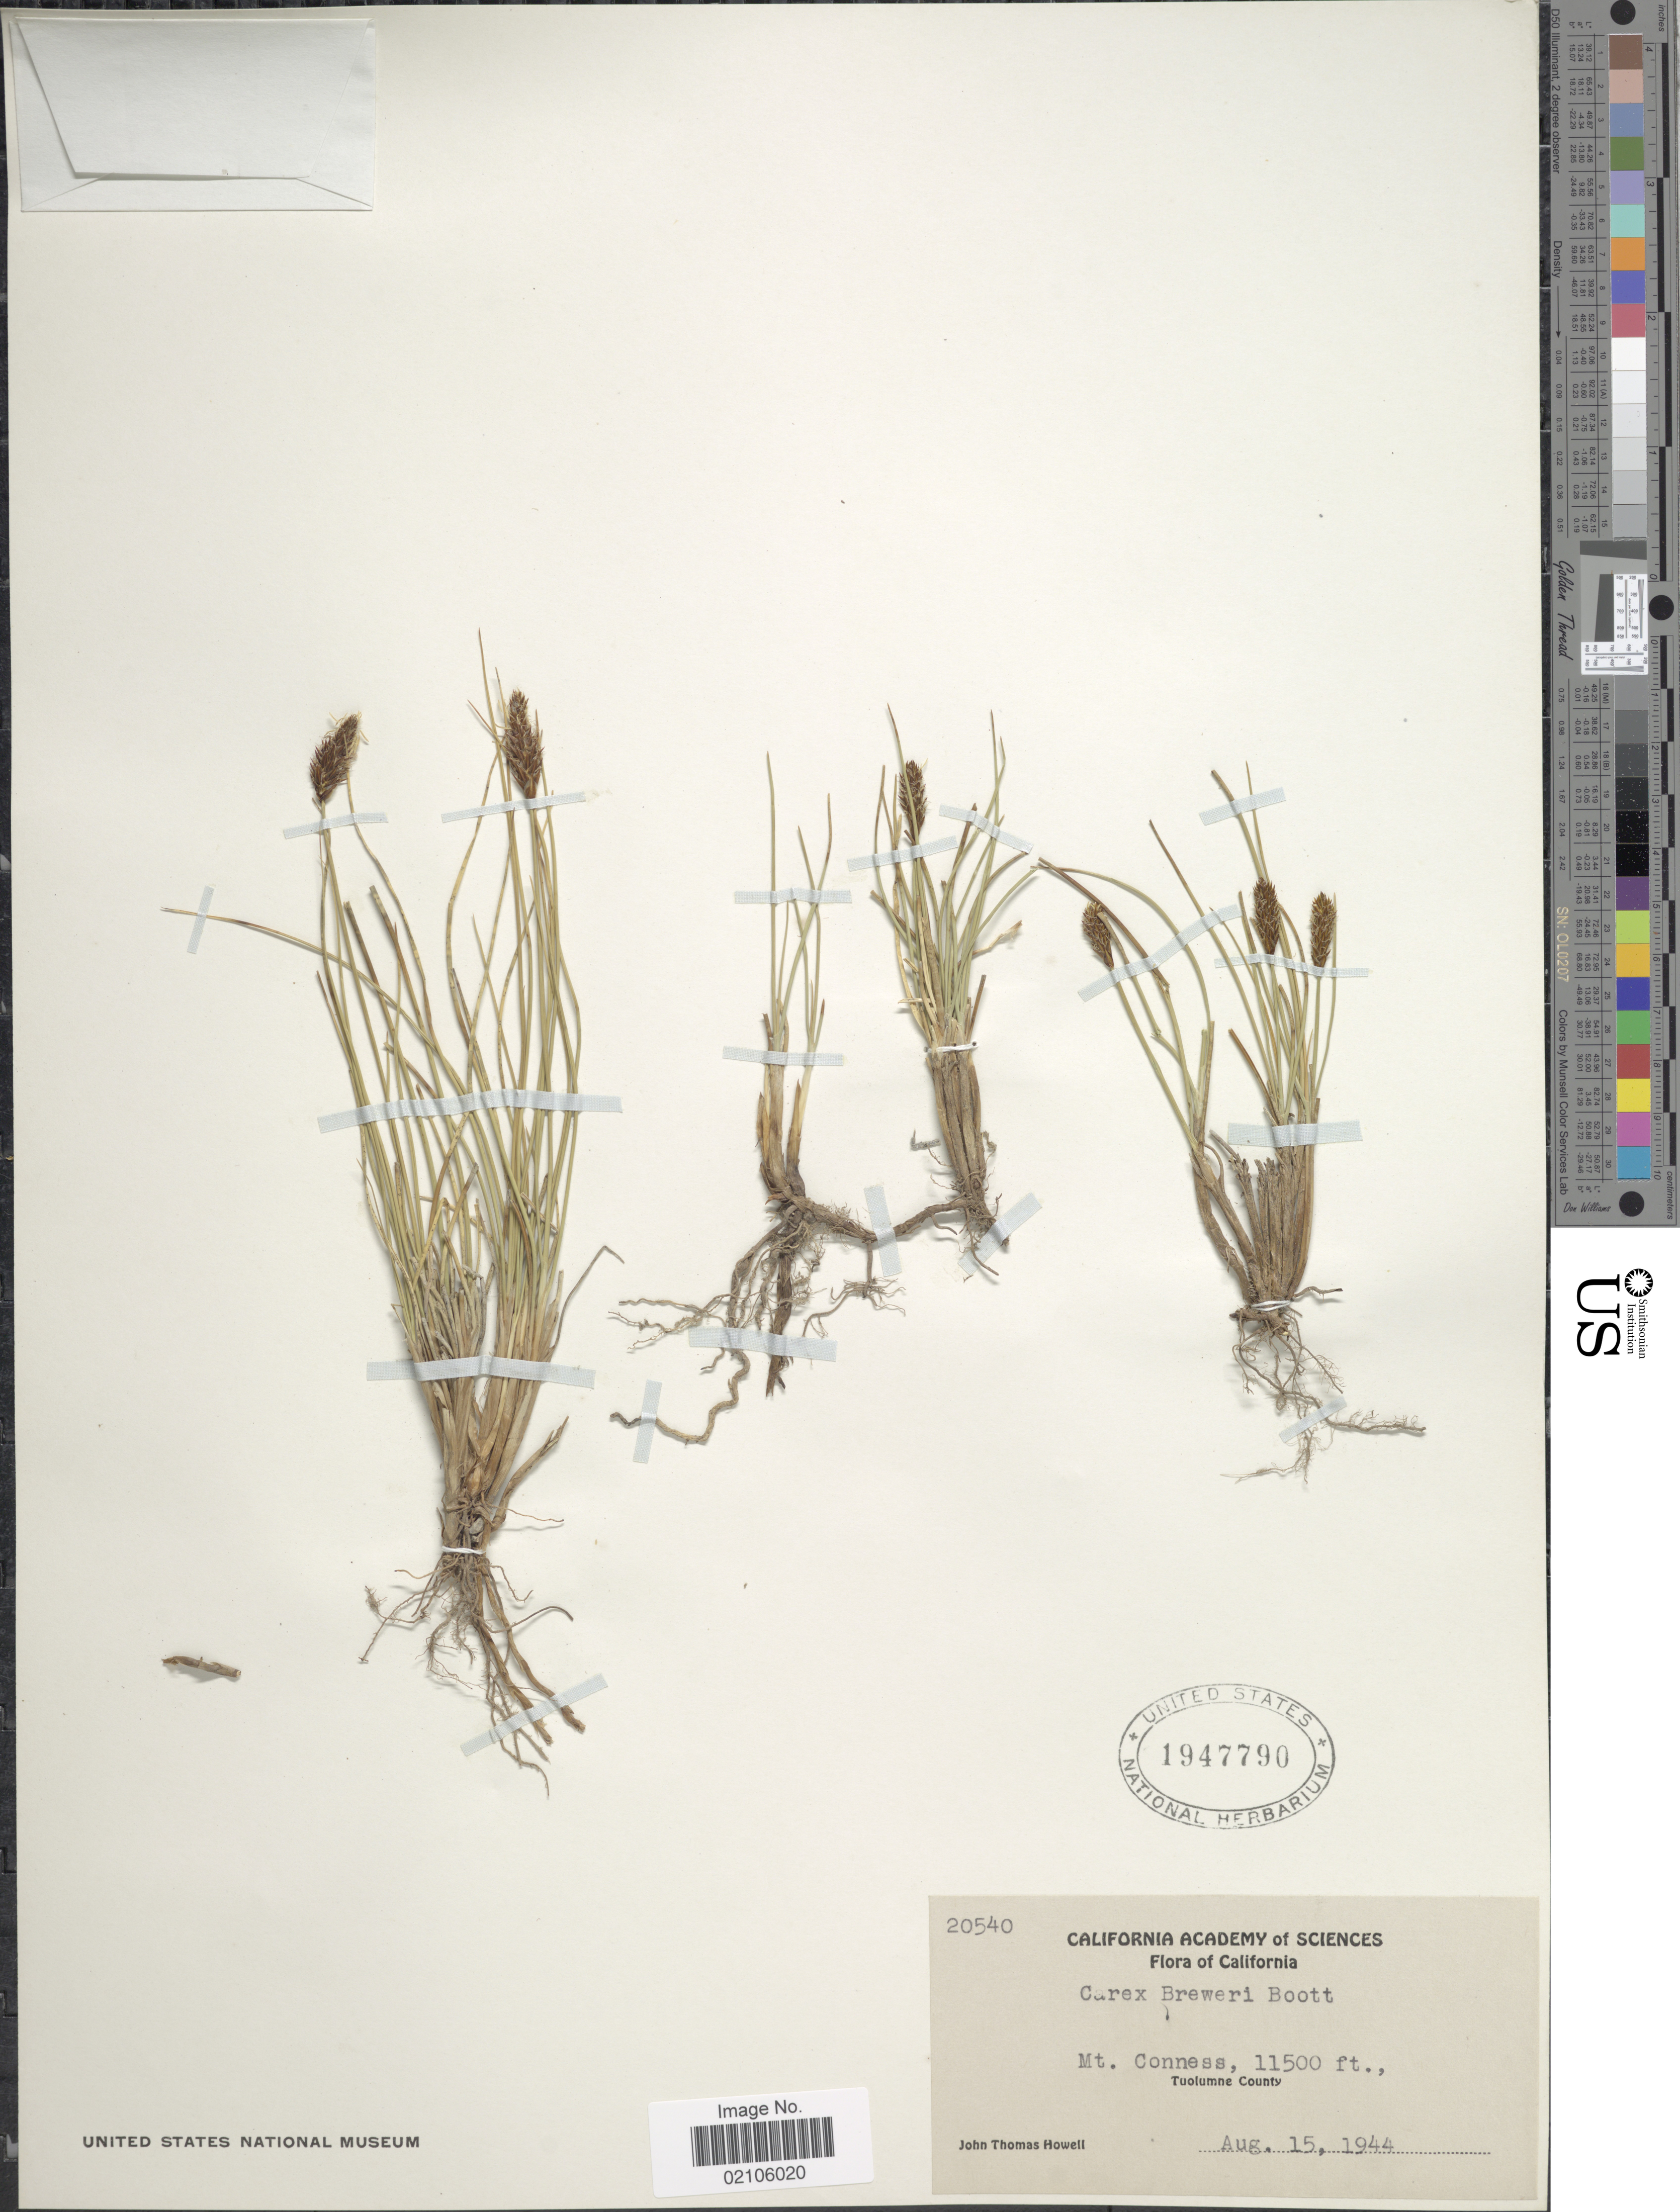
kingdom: Plantae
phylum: Tracheophyta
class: Liliopsida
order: Poales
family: Cyperaceae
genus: Carex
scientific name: Carex breweri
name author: Boott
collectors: J. T. Howell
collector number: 20540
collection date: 1944-08-15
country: United States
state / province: Oregon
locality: Mt Conness, Tuolumne County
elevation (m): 3505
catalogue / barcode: US 1947790